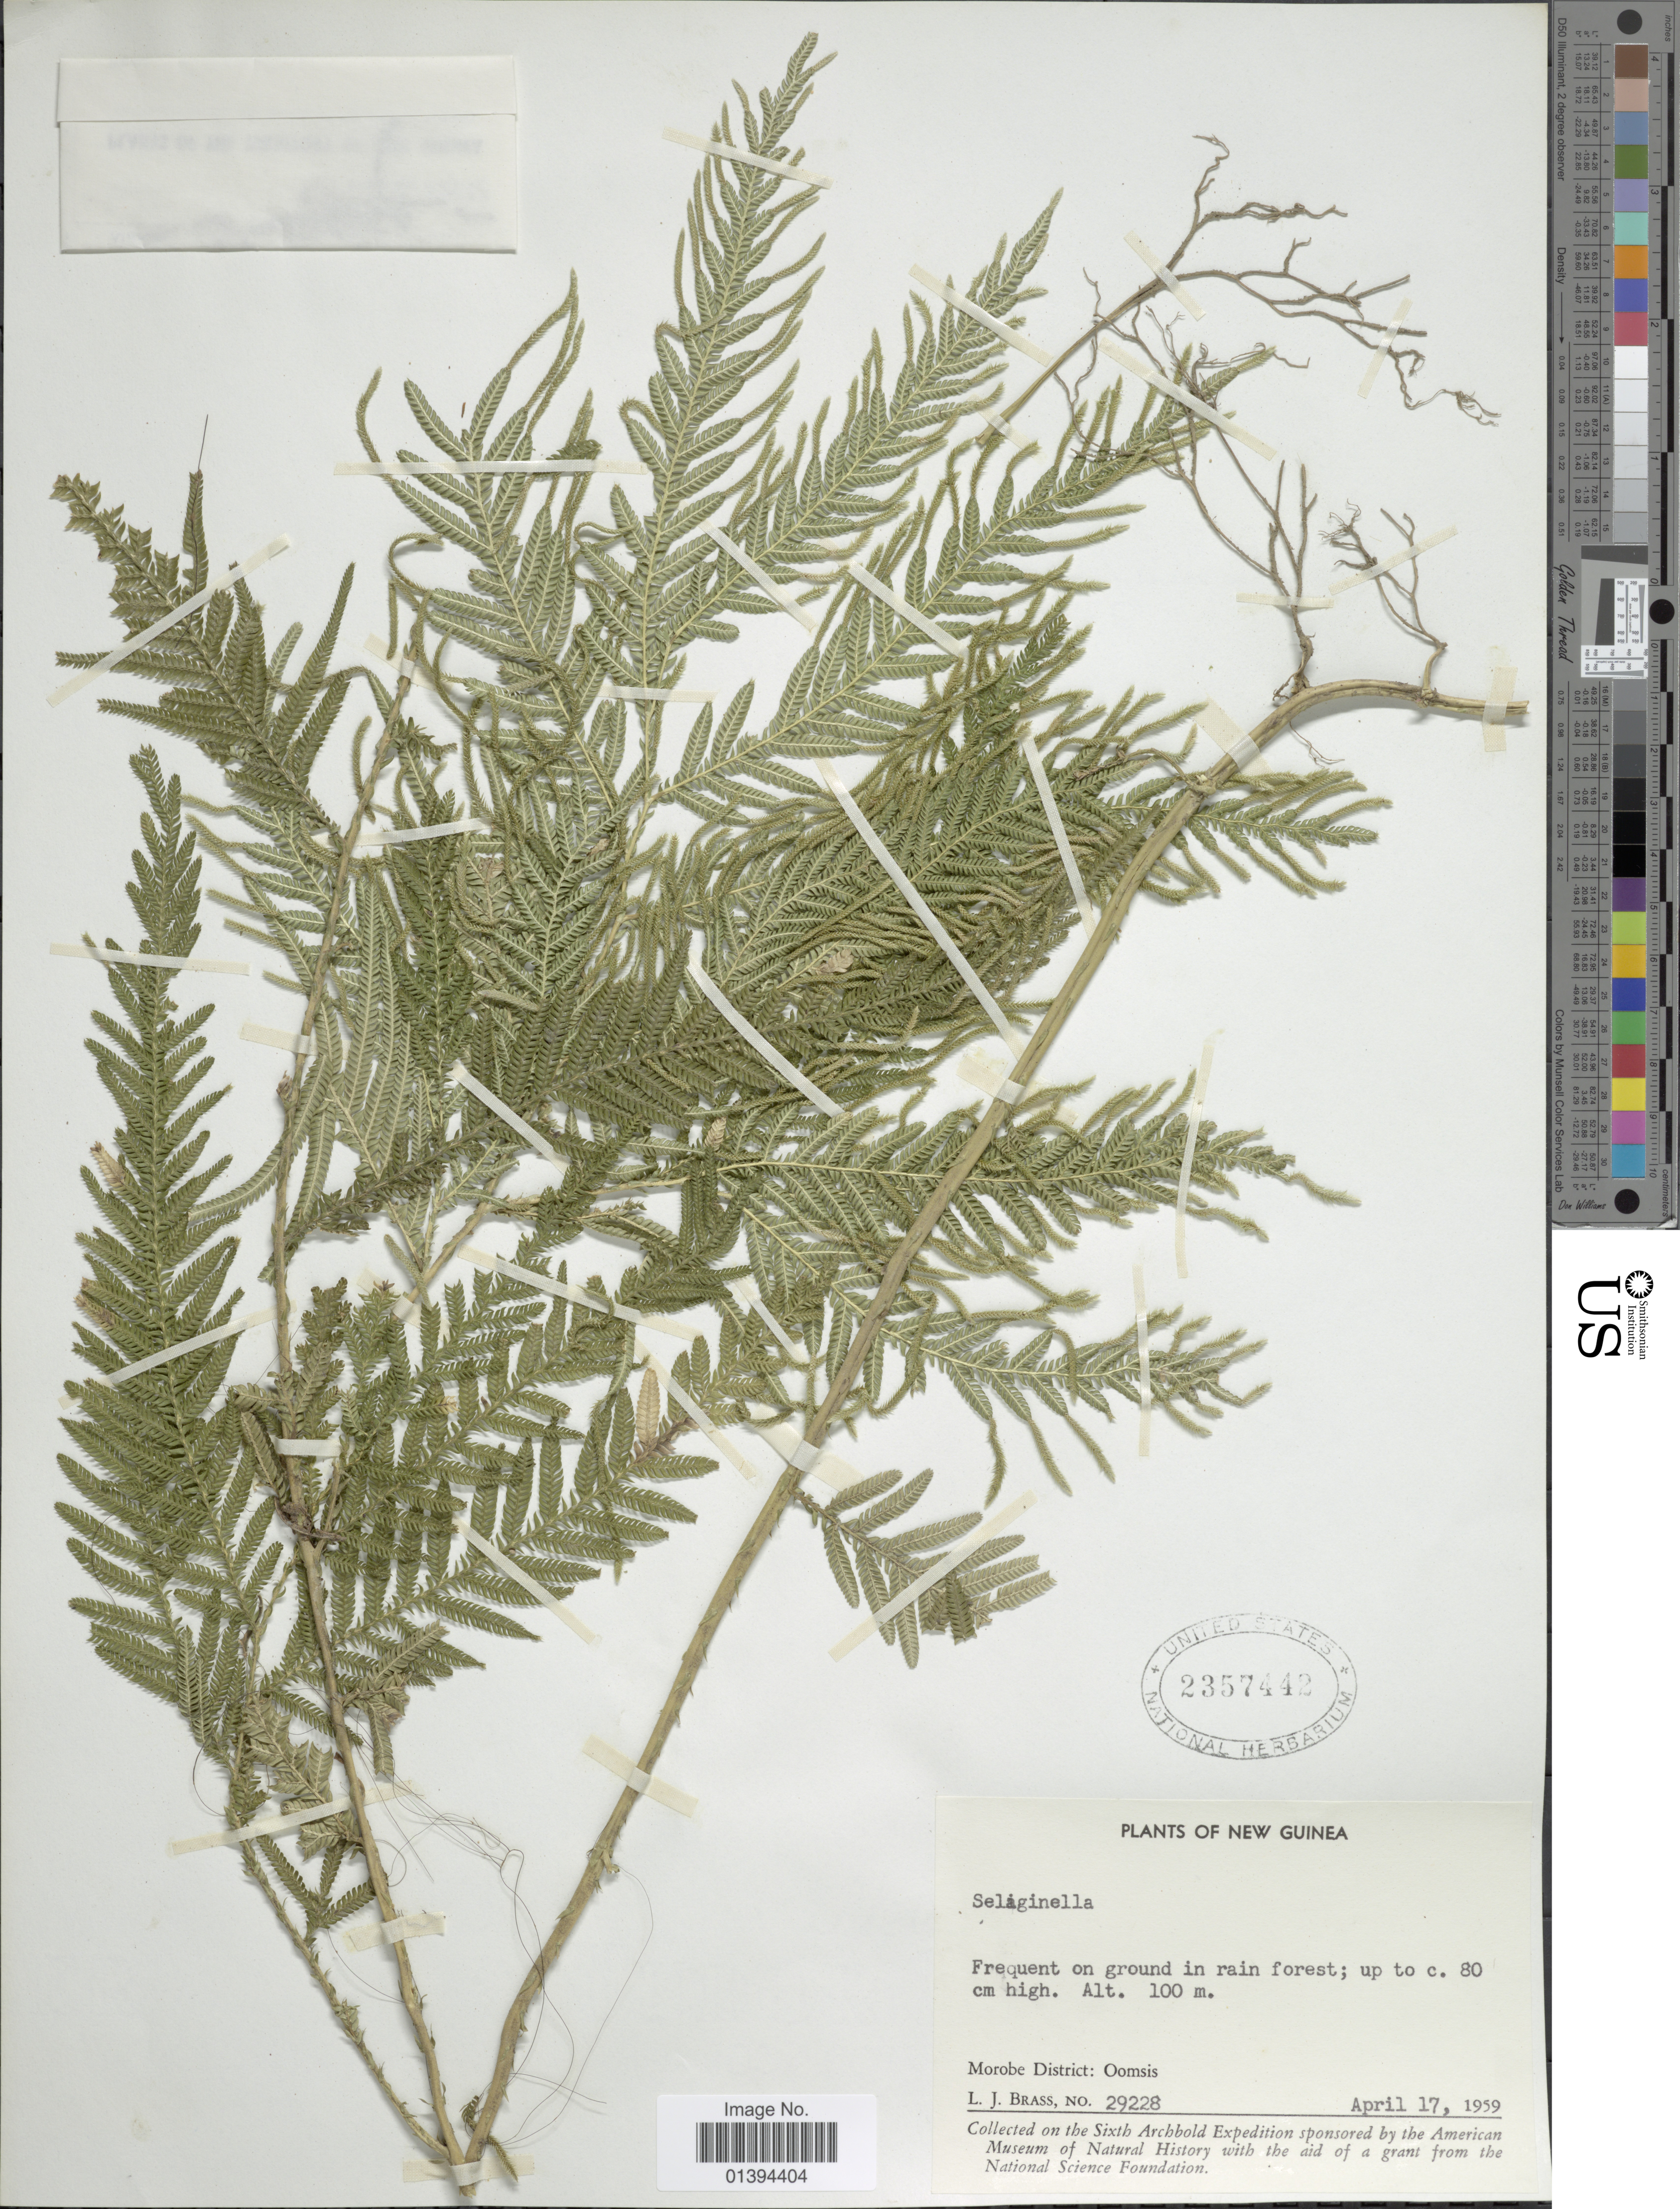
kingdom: Plantae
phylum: Tracheophyta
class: Lycopodiopsida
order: Selaginellales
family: Selaginellaceae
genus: Selaginella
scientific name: Selaginella sp.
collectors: L. J. Brass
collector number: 29228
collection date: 1959-04-17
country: Papua New Guinea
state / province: Morobe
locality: Morobe District: Oomsis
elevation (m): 100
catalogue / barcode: US 2357442